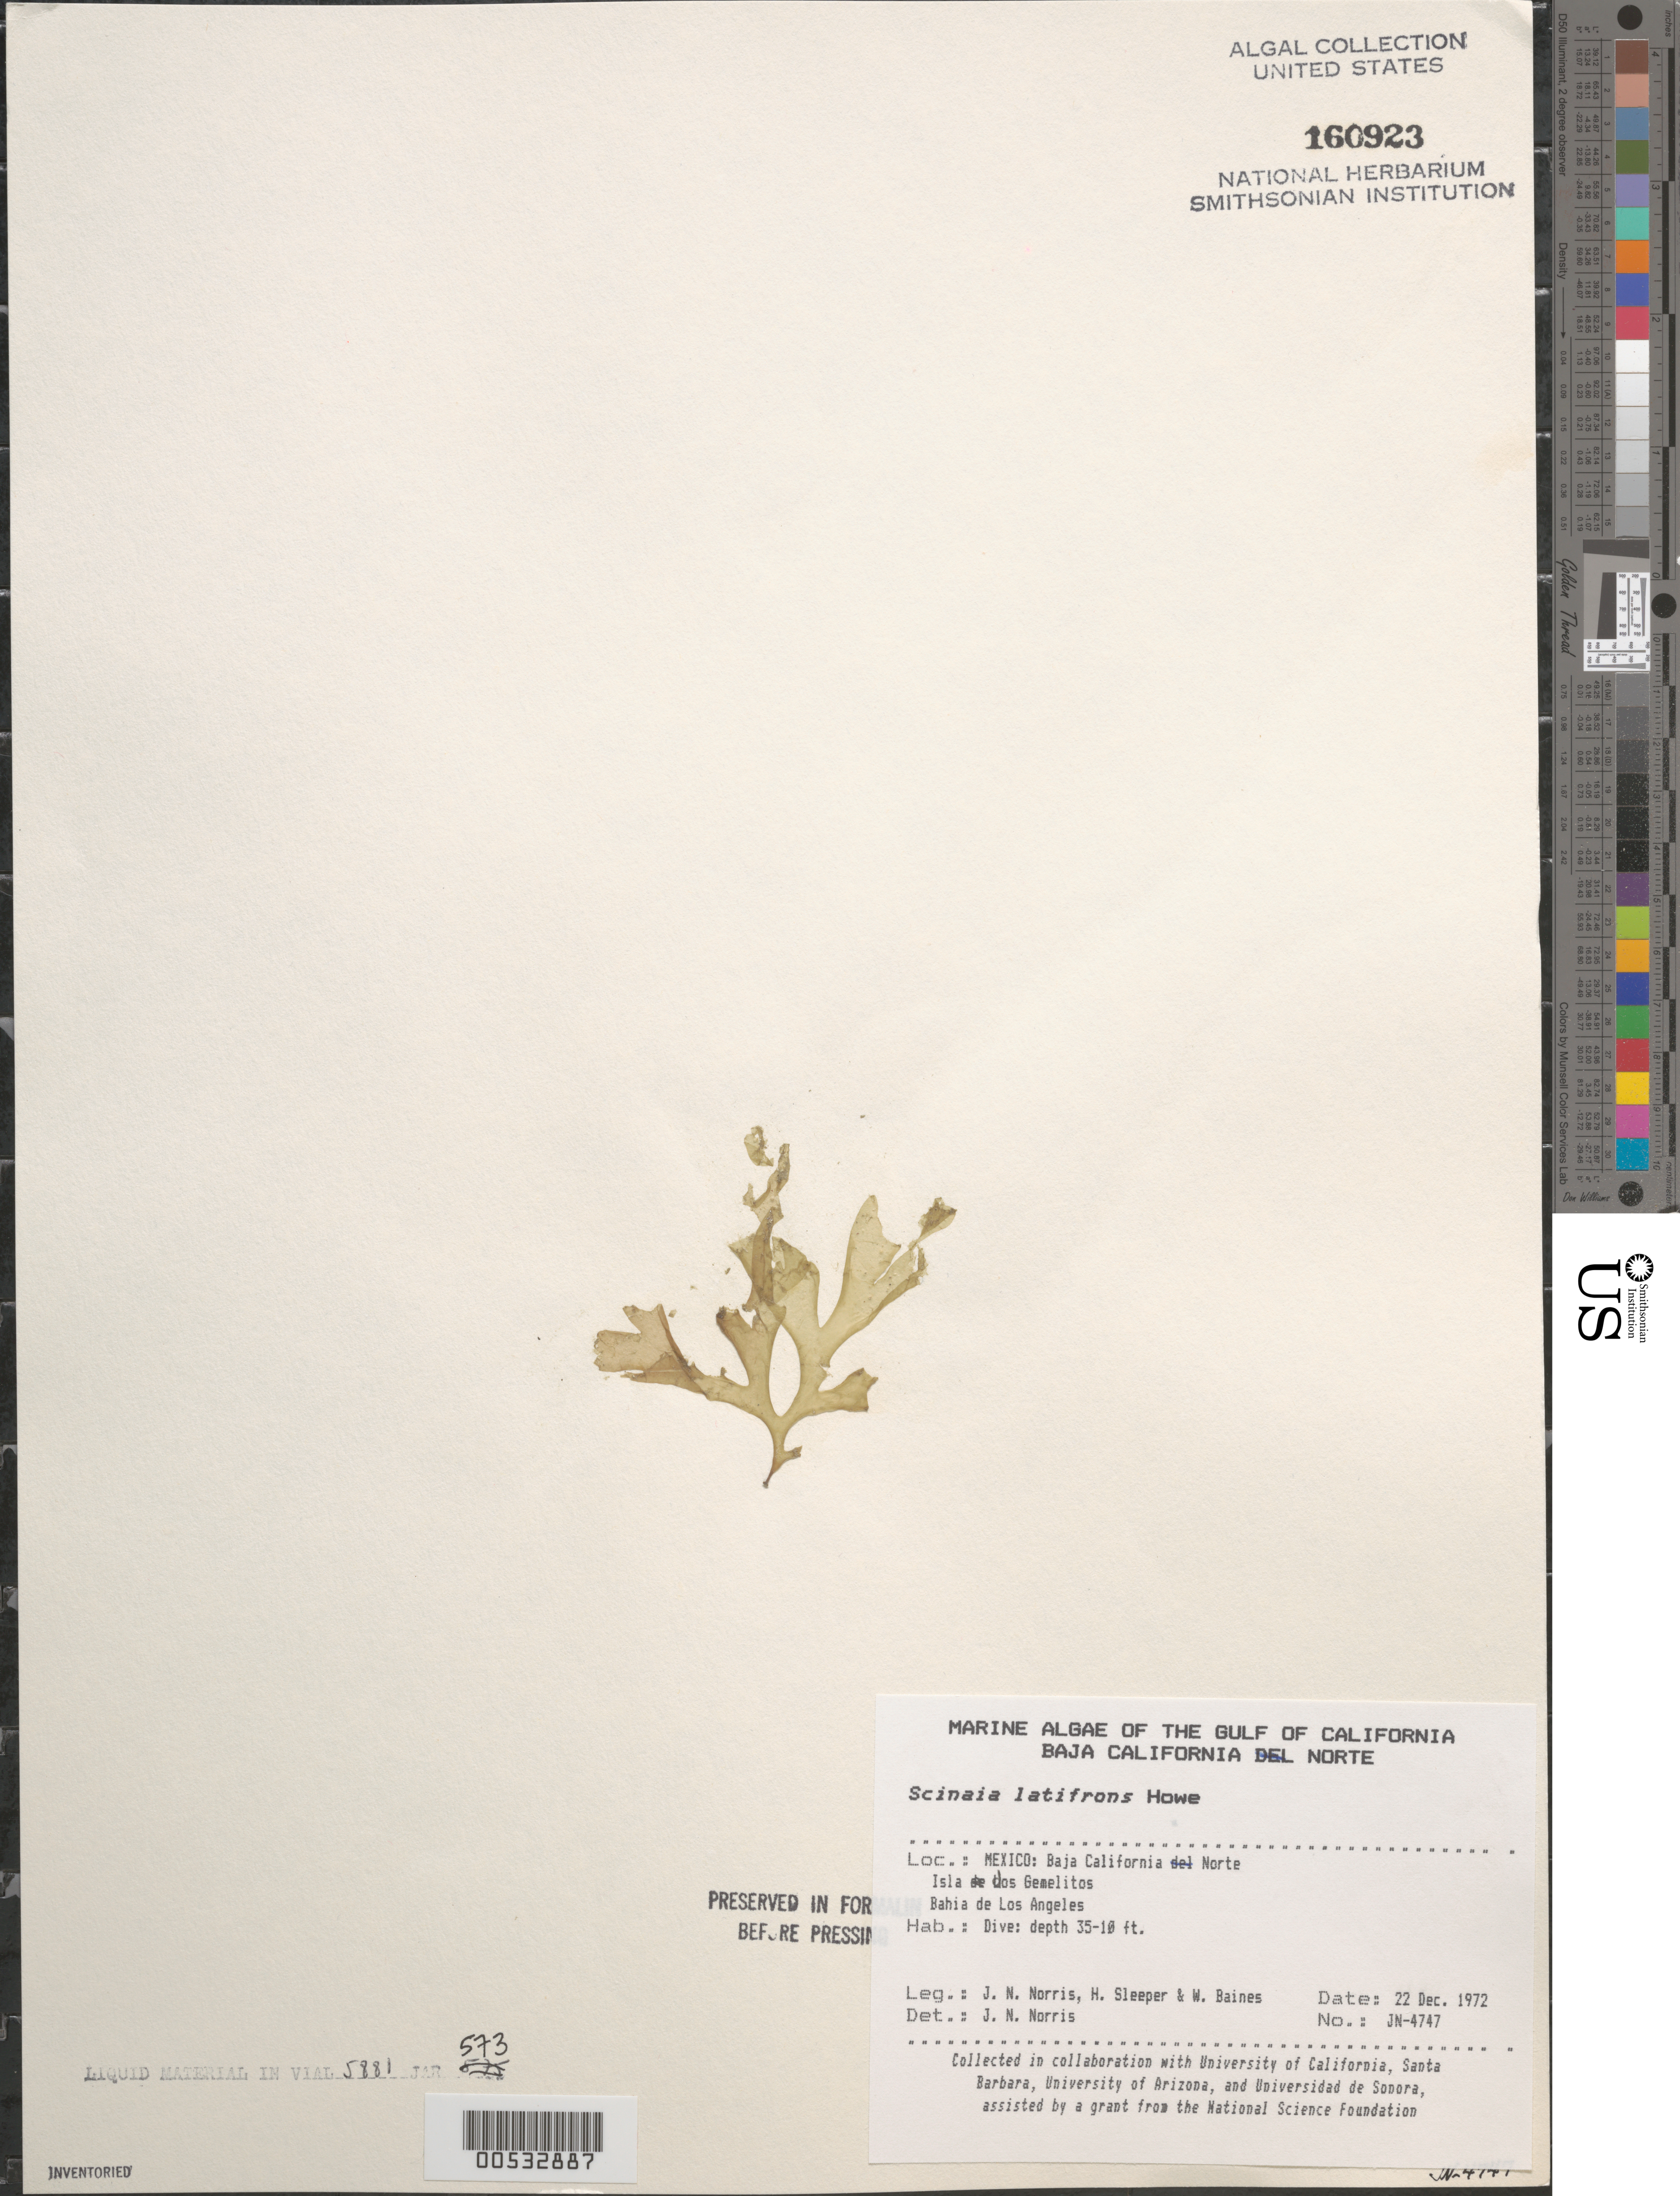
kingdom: Plantae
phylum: Rhodophyta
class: Florideophyceae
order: Nemaliales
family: Scinaiaceae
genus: Scinaia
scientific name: Scinaia latifrons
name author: M. Howe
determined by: Norris, James N.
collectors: J. N. Norris, H. Sleeper & W. Baines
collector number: JN-4747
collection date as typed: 22 Dec 1972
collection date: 1972-12-22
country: Mexico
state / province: Baja California Norte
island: Islas Los Gemelitos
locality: Bahia de los Angeles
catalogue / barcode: US 160923